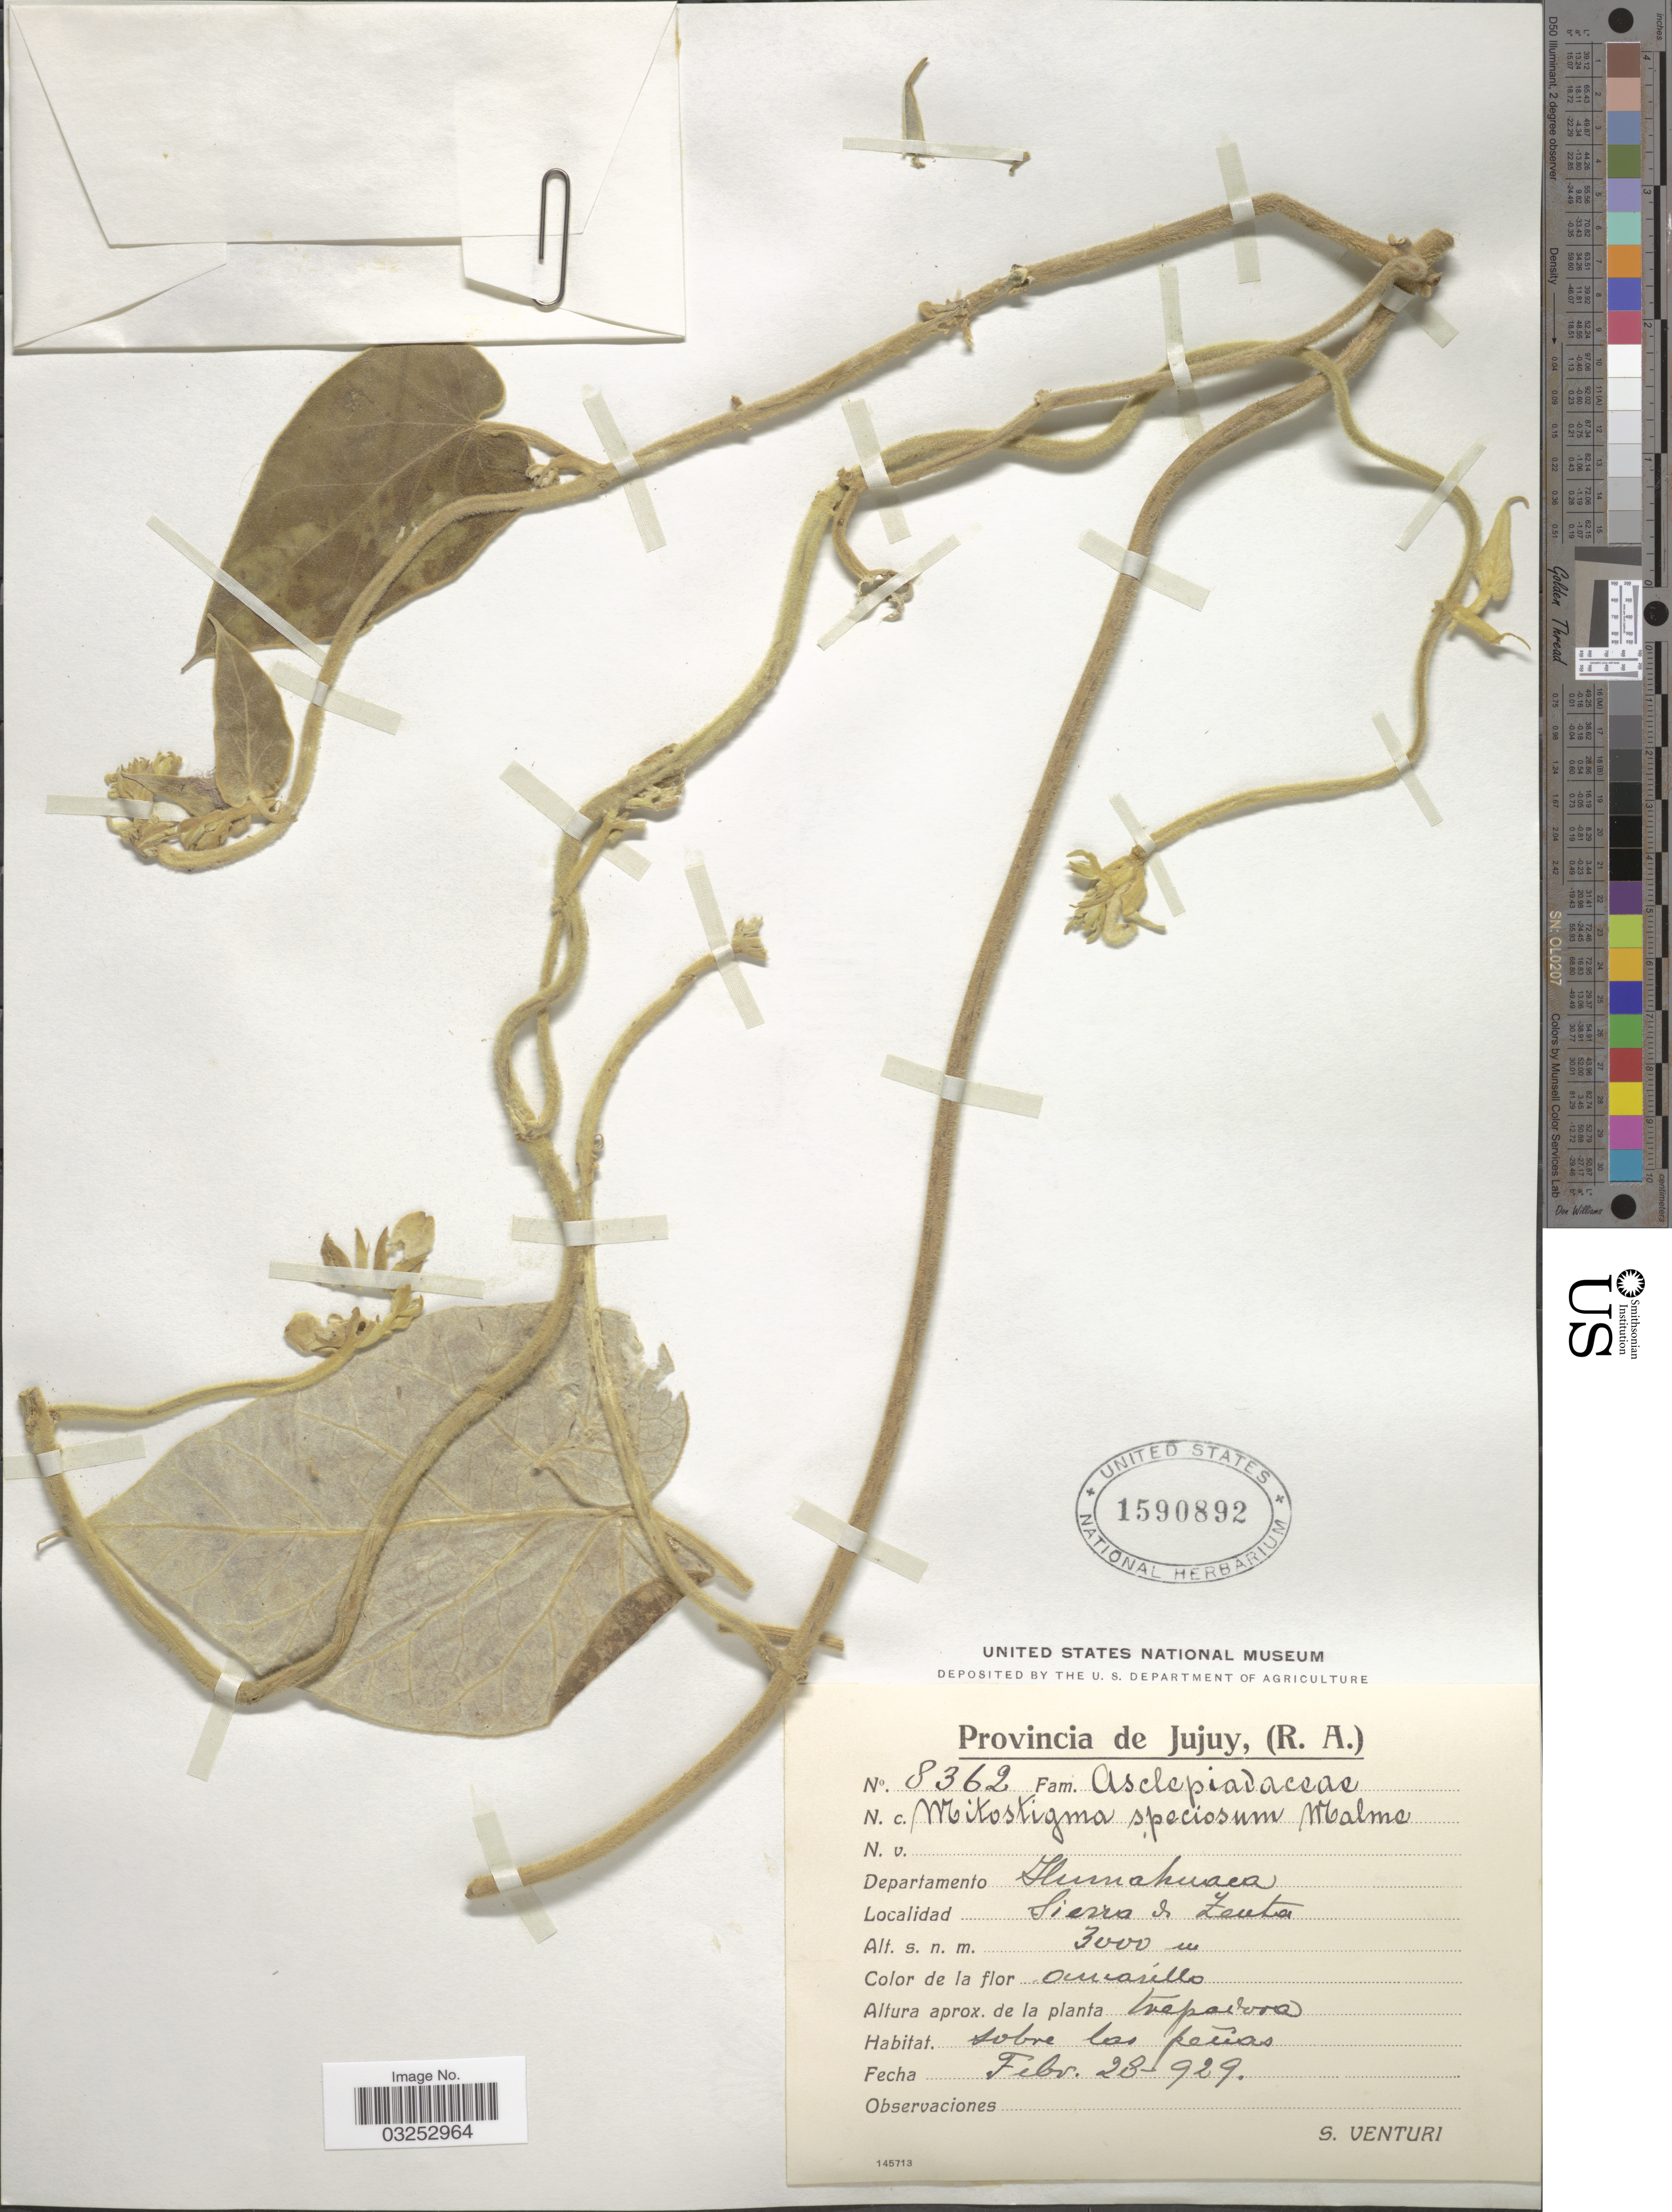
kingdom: Plantae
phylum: Tracheophyta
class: Magnoliopsida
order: Gentianales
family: Apocynaceae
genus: Mitostigma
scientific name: Mitostigma speciosum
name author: Malme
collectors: S. Venturi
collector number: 8362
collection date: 1929-02-28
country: Argentina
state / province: Jujuy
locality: Provincia de Jujuy, (R.A.) Departamento Humahuaca, Sierra de Zenta.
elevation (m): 3000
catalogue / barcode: US 1590892